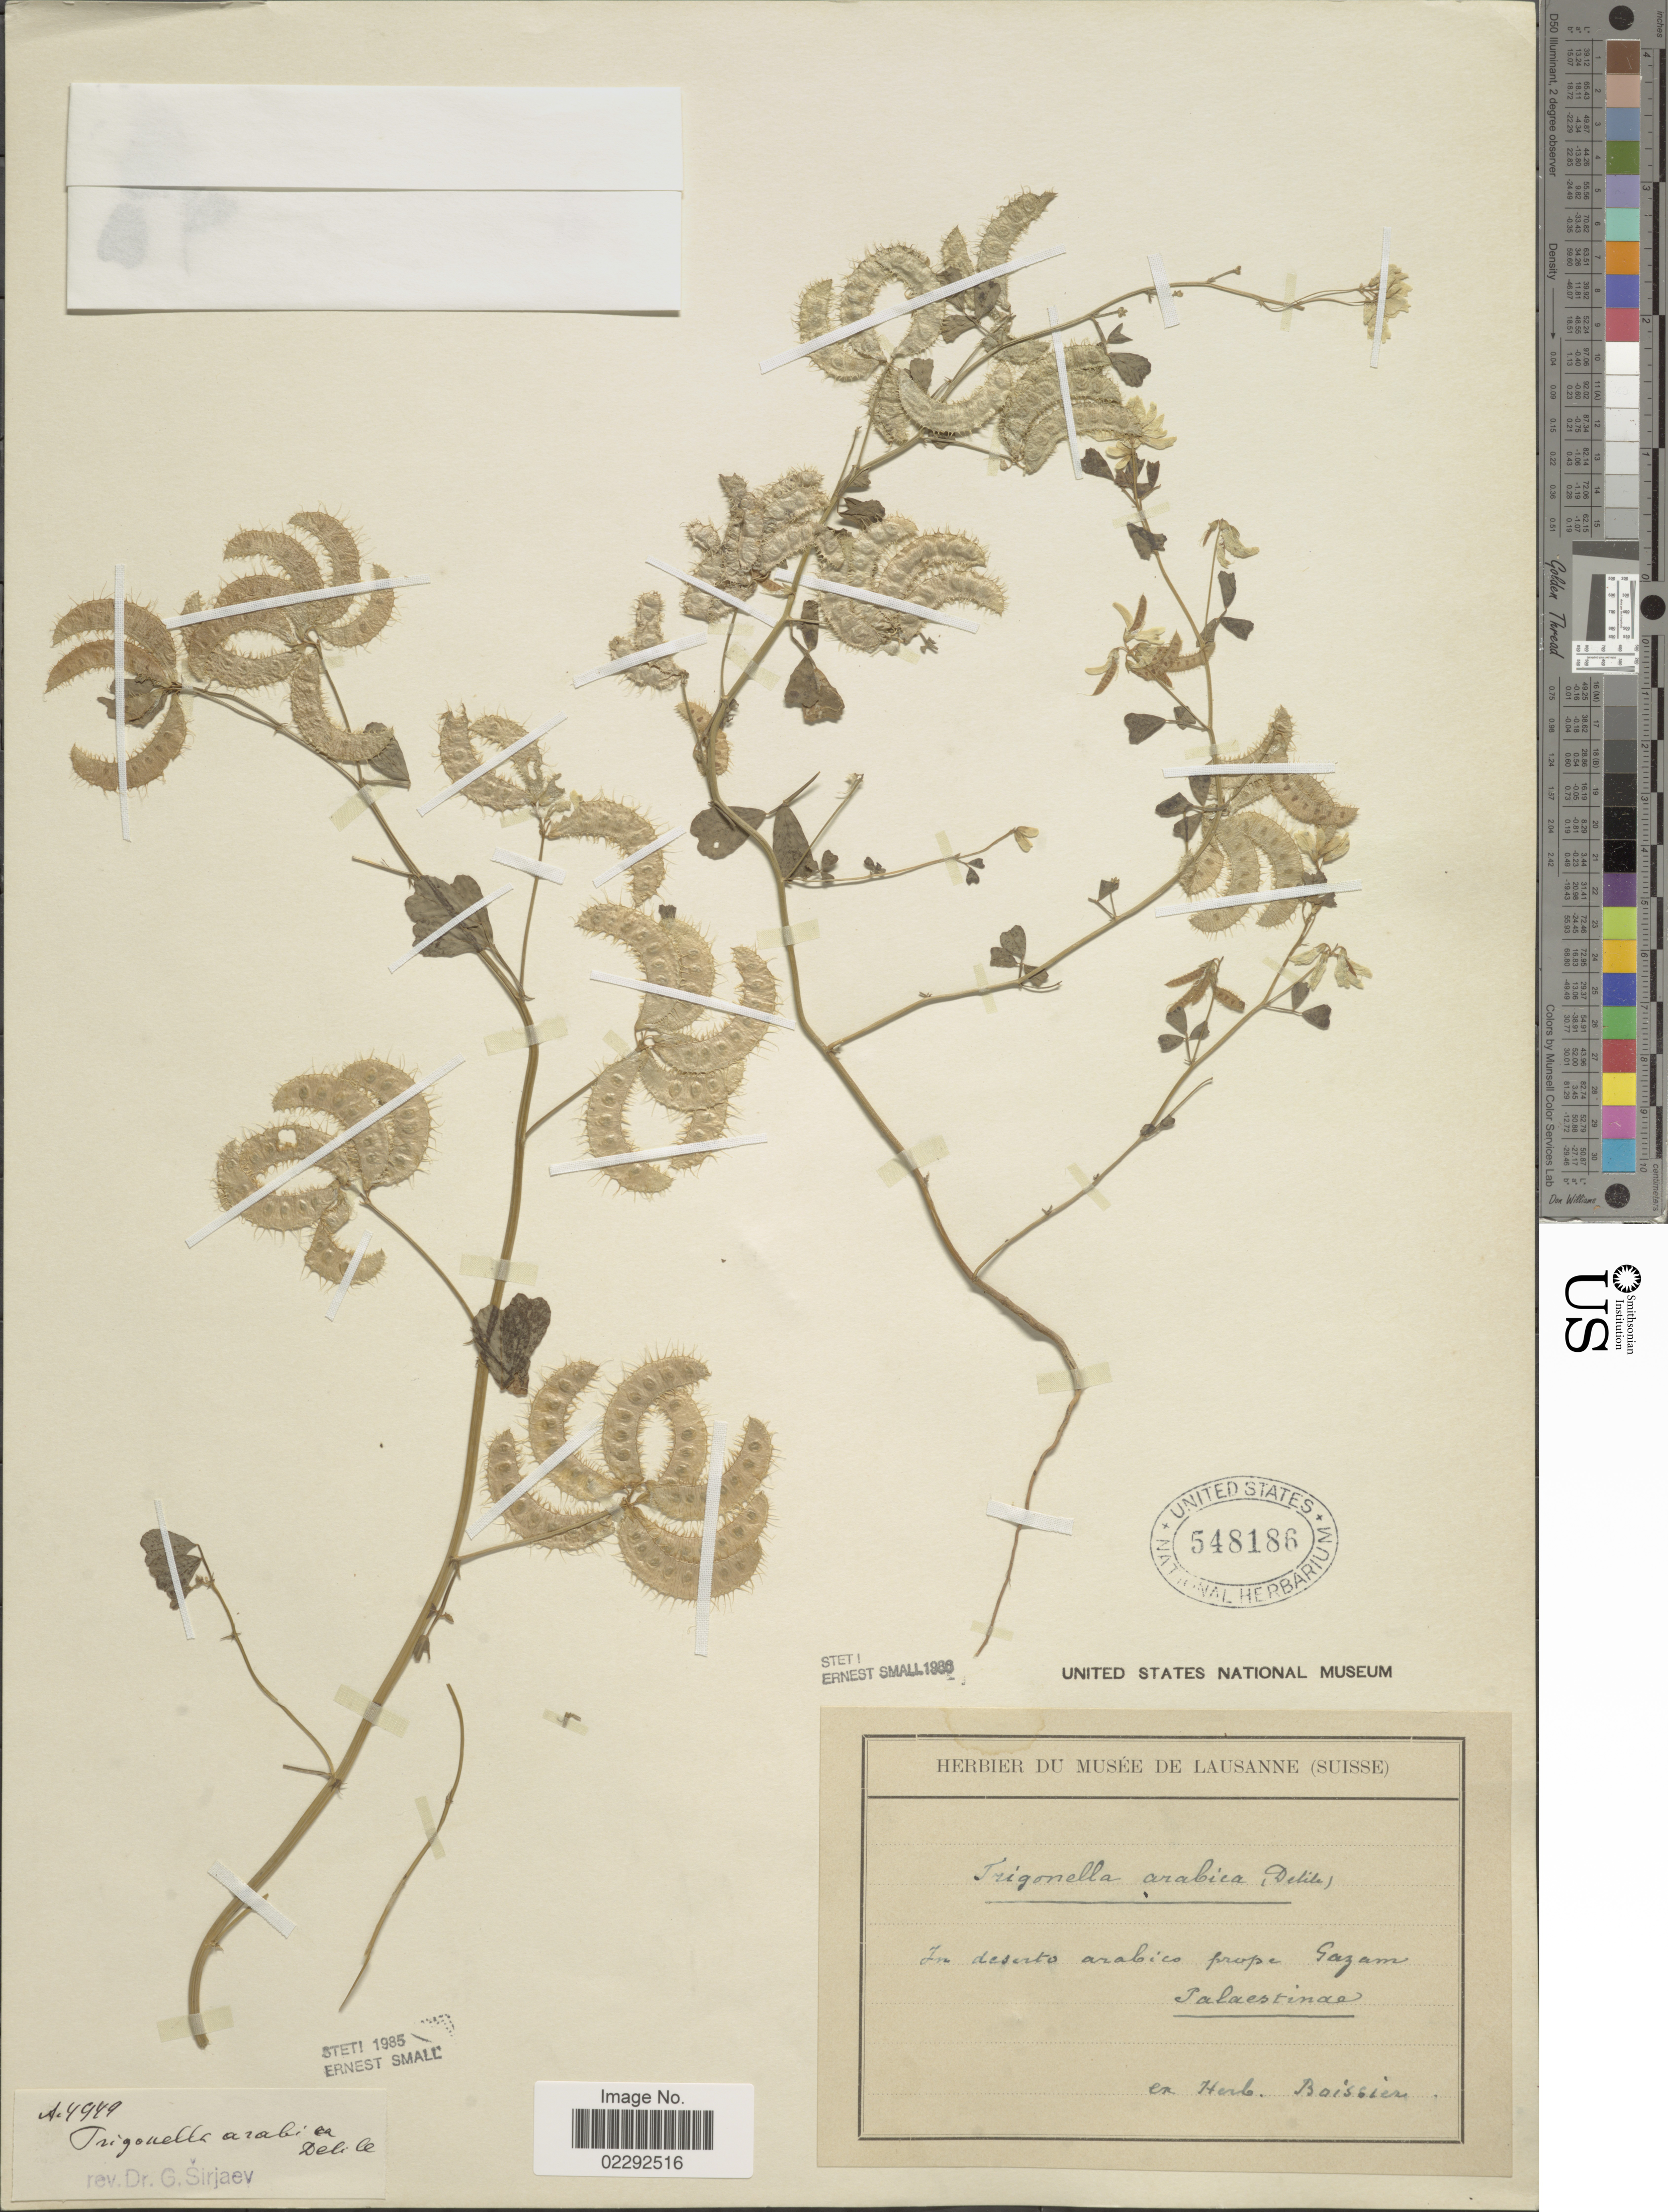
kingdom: Plantae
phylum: Tracheophyta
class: Magnoliopsida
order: Fabales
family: Fabaceae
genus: Trigonella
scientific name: Trigonella arabica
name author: Delile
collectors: Herb. Boissier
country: Israel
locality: Prope Gazam. Palaestinae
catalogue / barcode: US 548186